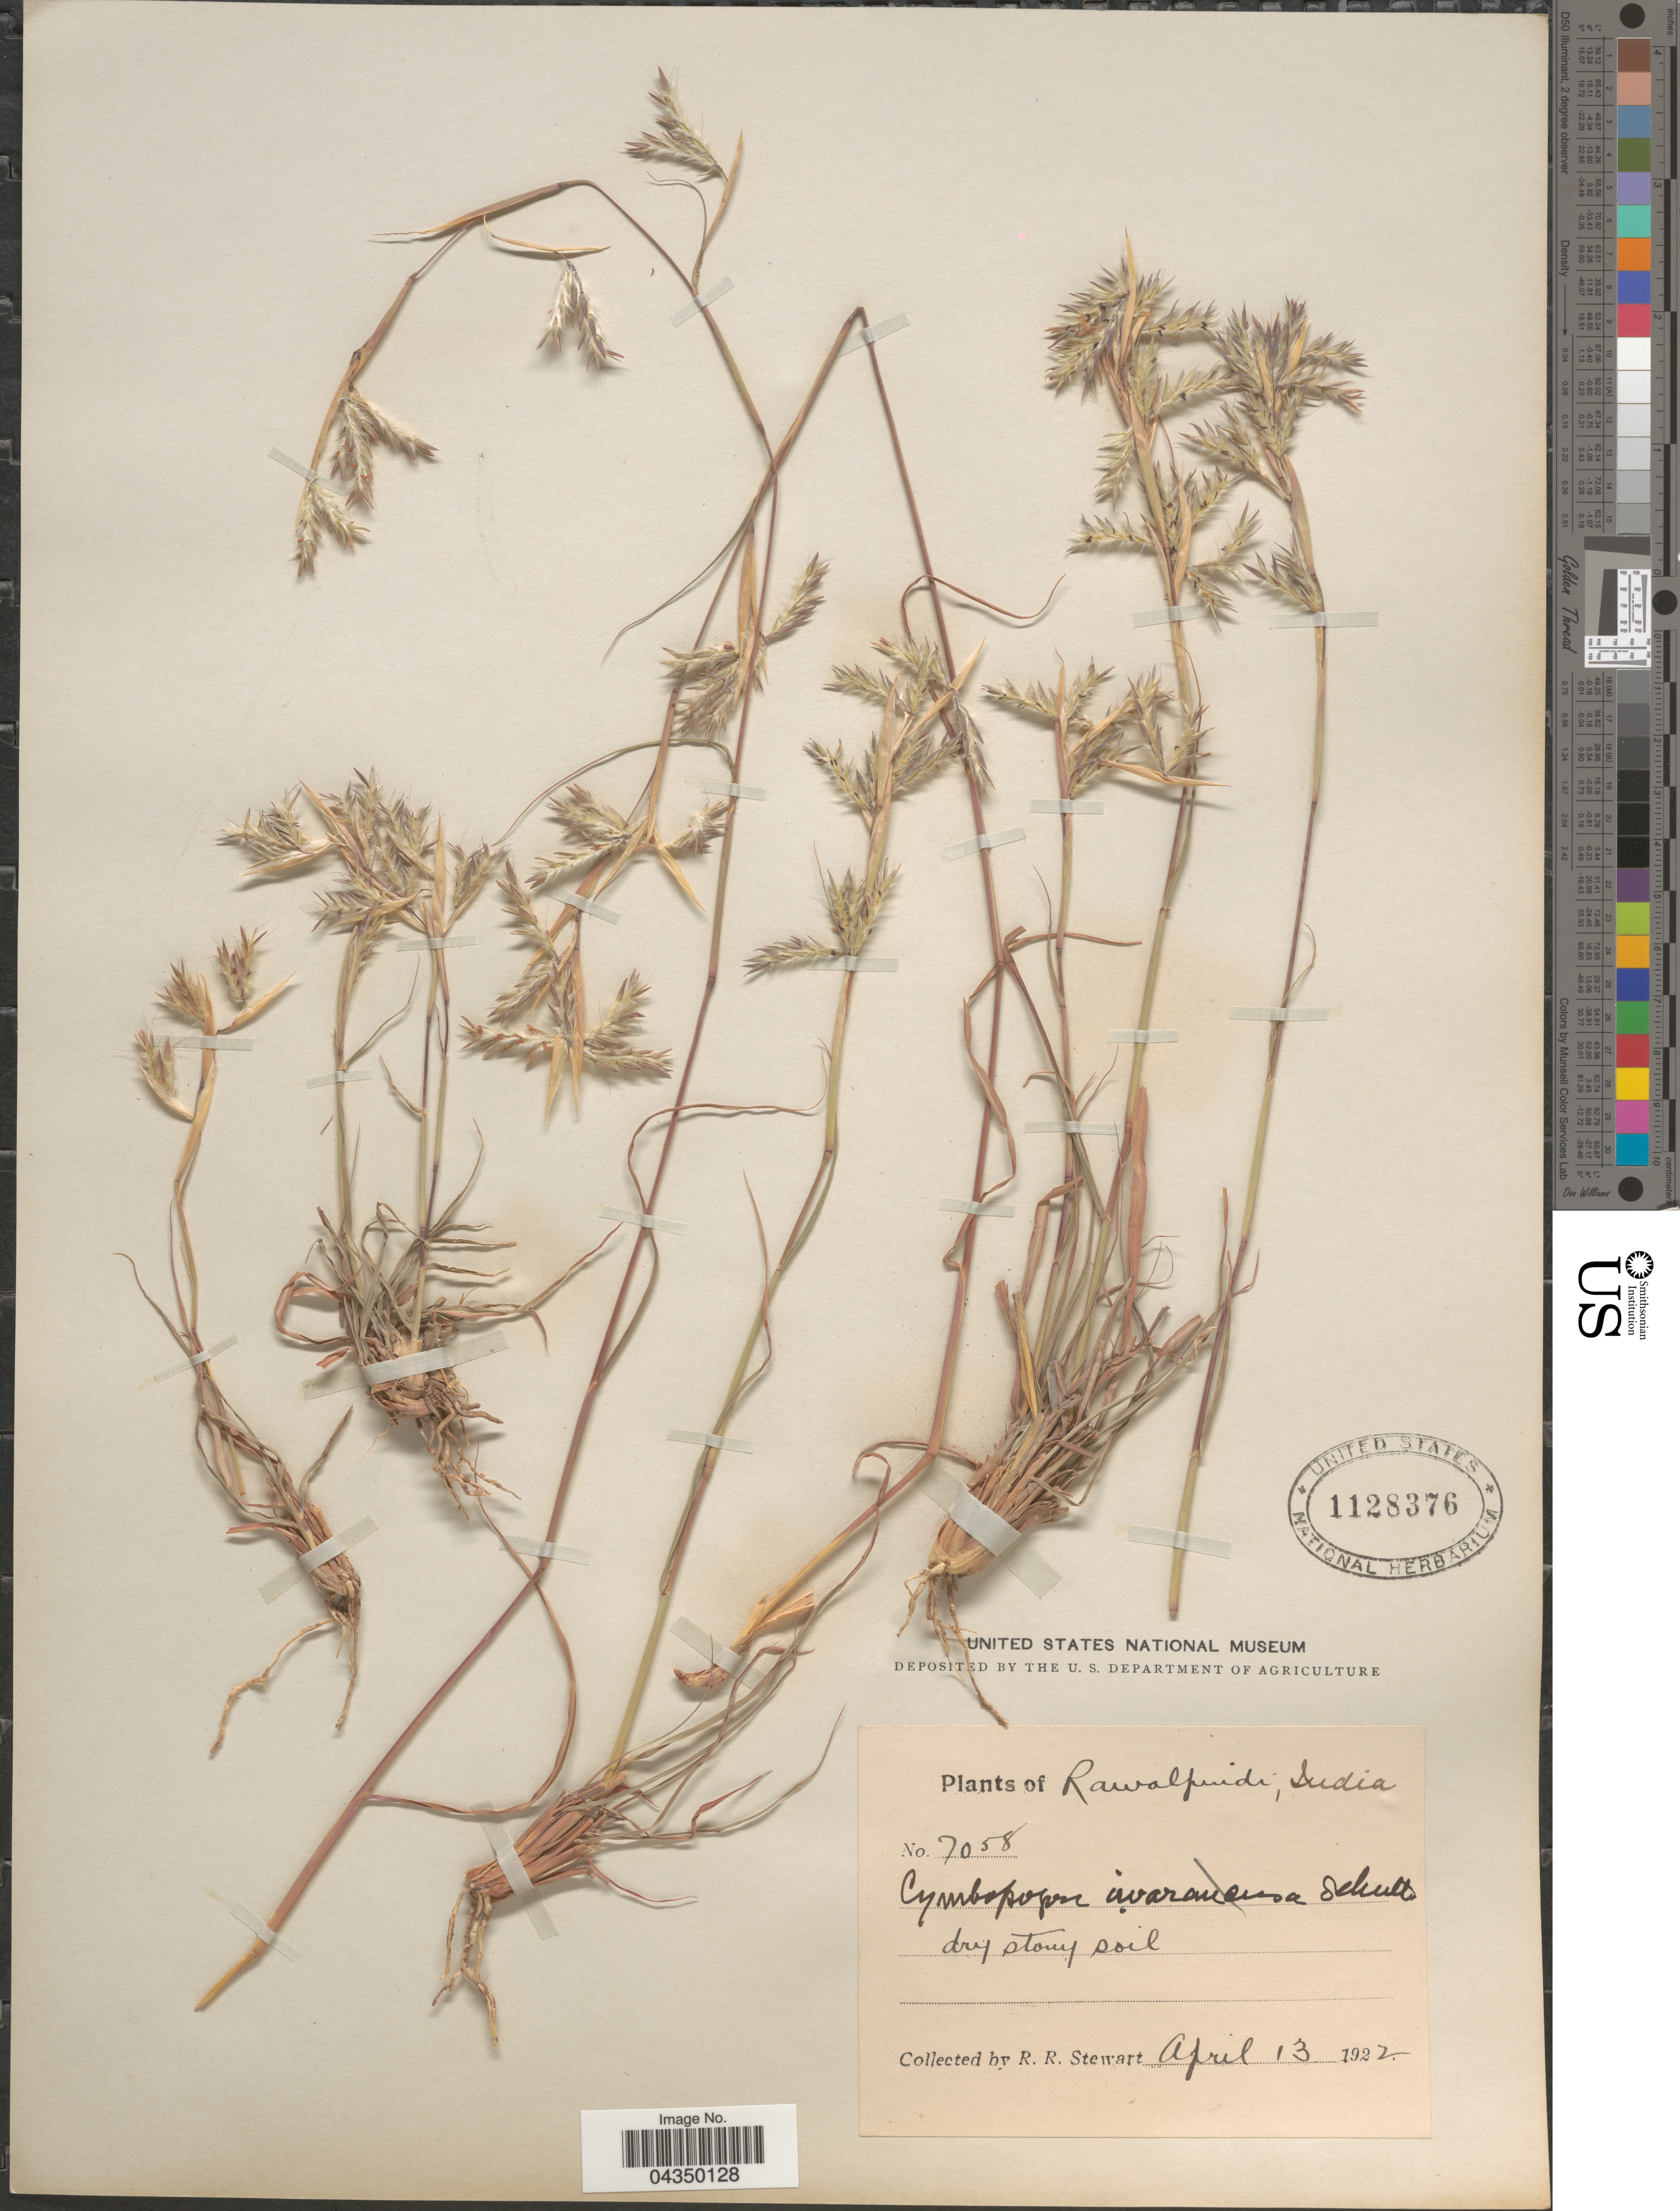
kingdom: Plantae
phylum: Tracheophyta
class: Liliopsida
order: Poales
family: Poaceae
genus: Cymbopogon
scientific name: Cymbopogon schoenanthus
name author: (L.) Spreng.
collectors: R. Stewart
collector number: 7058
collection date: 1922-04-13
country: Pakistan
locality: Rawalpindi.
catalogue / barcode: US 1128376